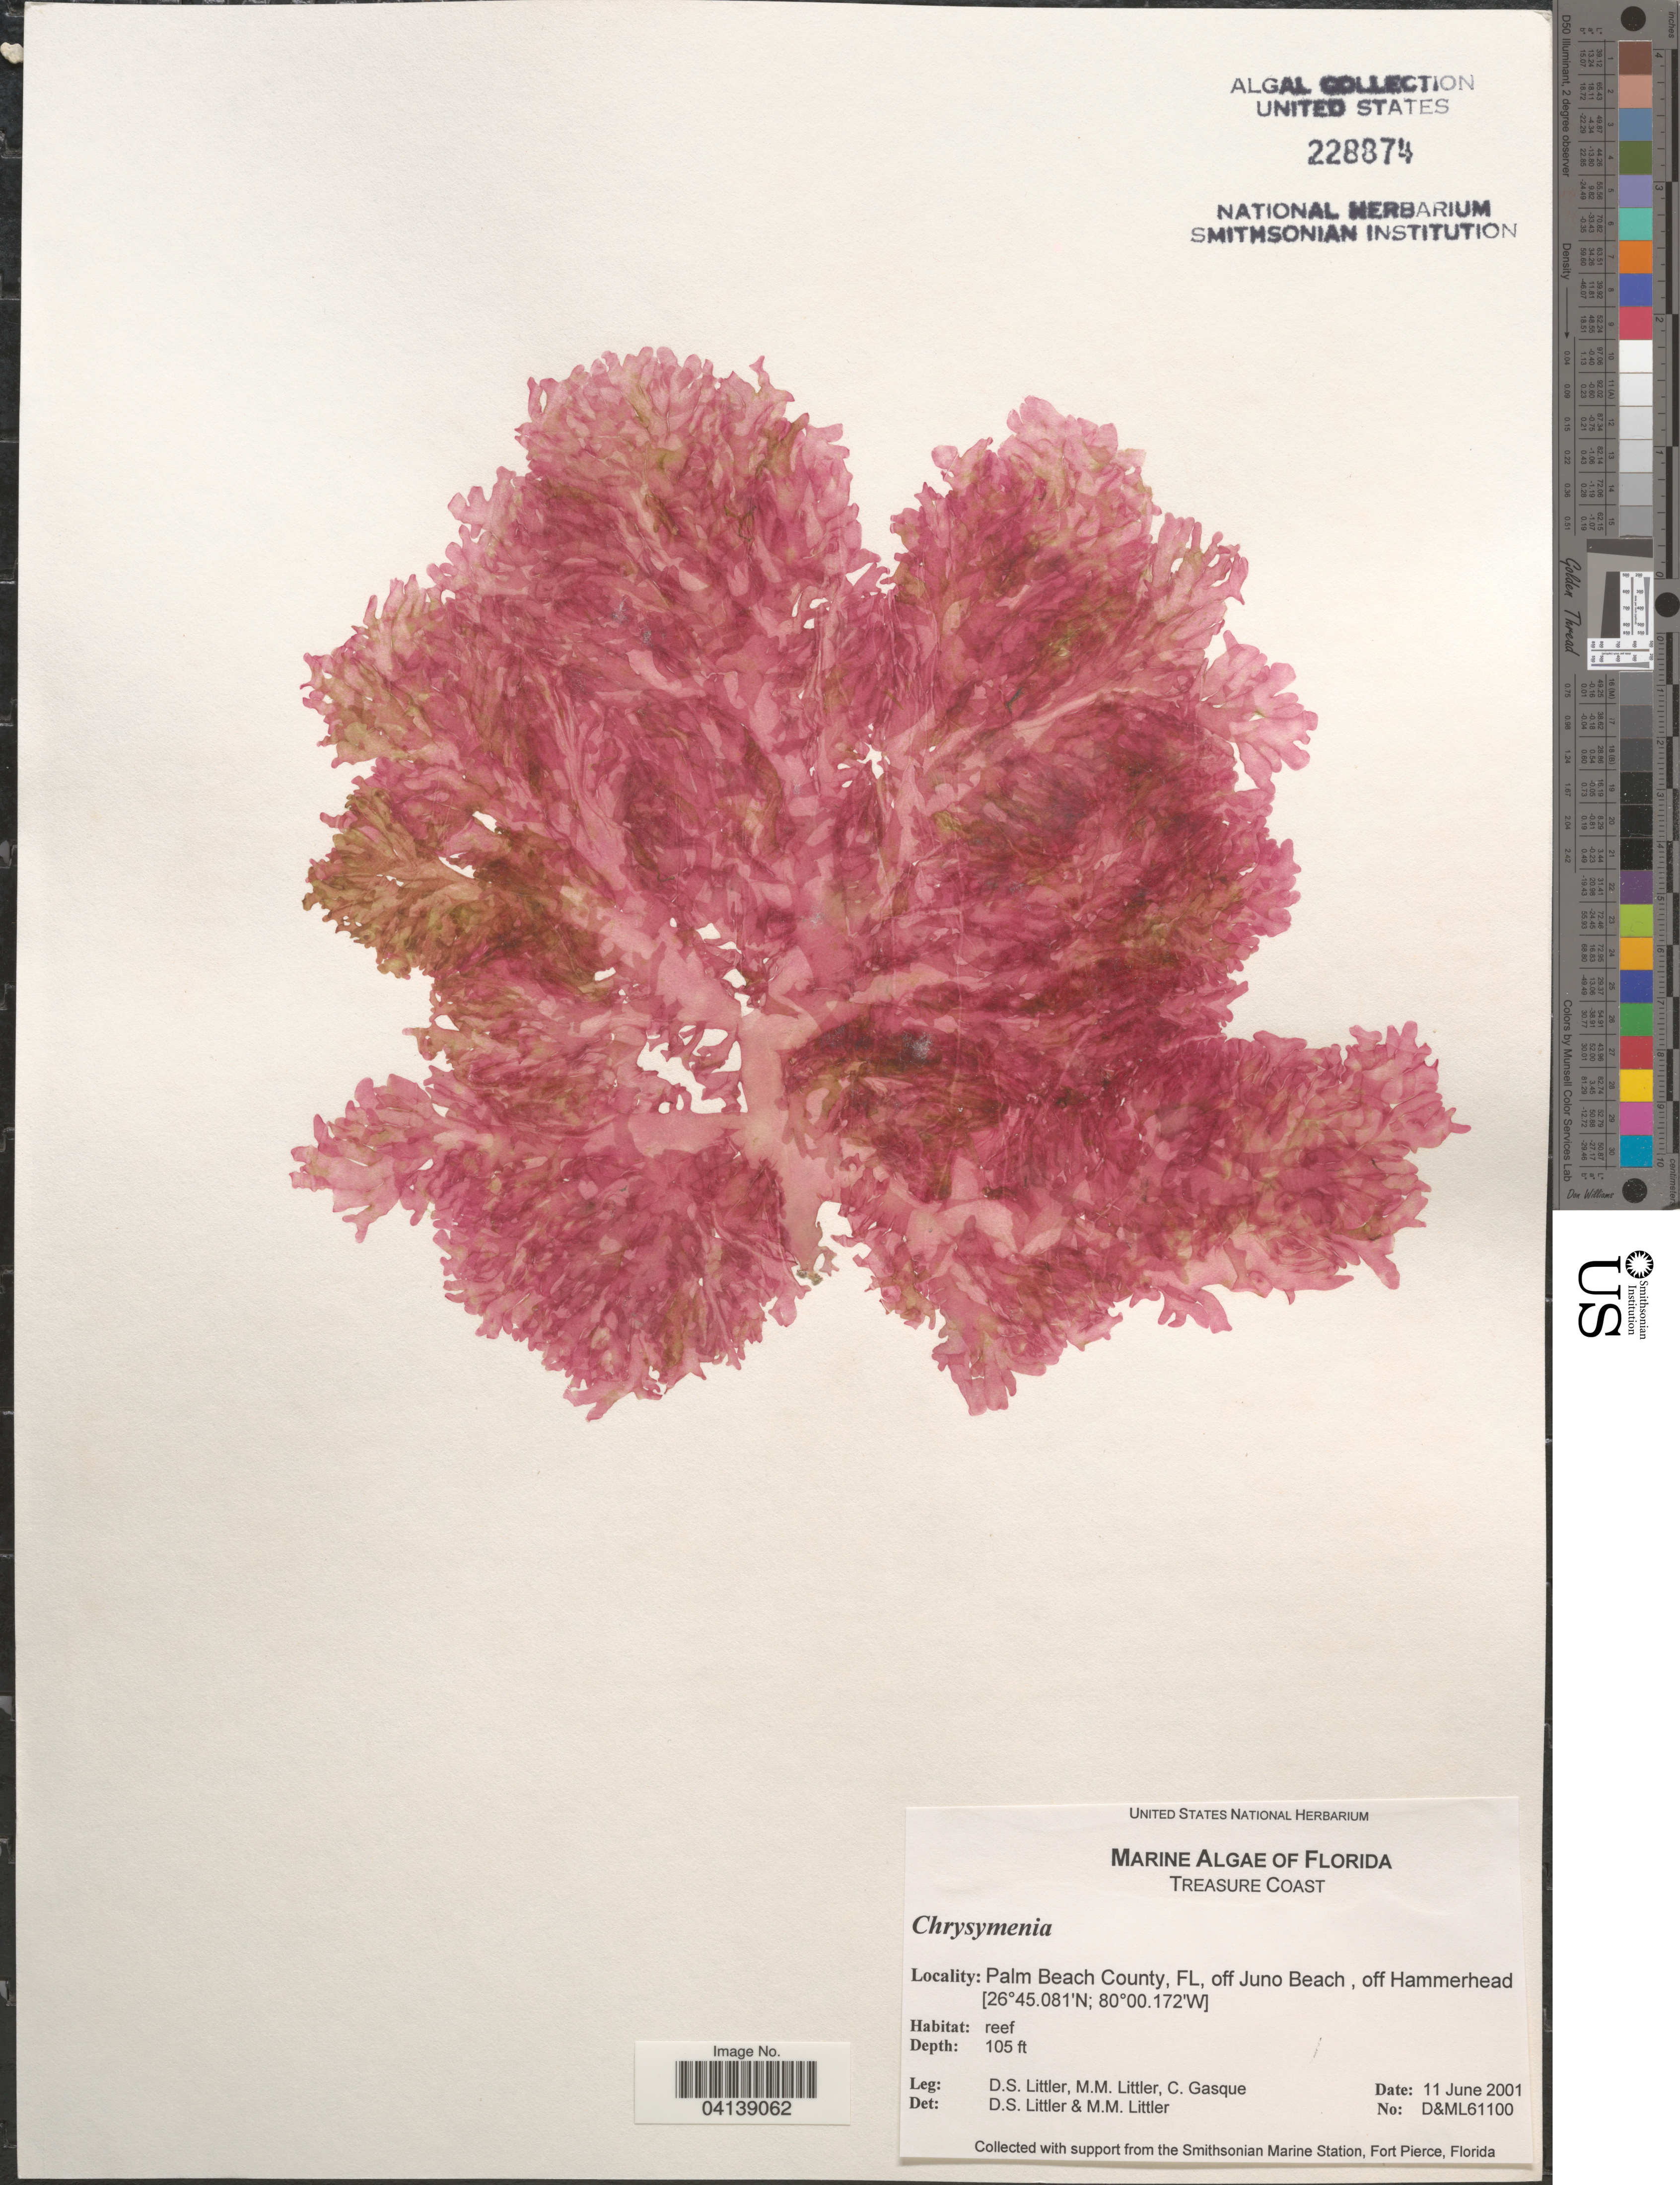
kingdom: Plantae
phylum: Rhodophyta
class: Florideophyceae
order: Rhodymeniales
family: Rhodymeniaceae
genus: Chrysymenia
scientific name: Chrysymenia sp.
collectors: D. S. Littler & C. Gasque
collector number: D&ML61100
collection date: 2001-06-11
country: United States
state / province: Florida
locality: Treasure Coast. Palm Beach County, off Juno Beach, off Hammerhead.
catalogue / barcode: US 228874